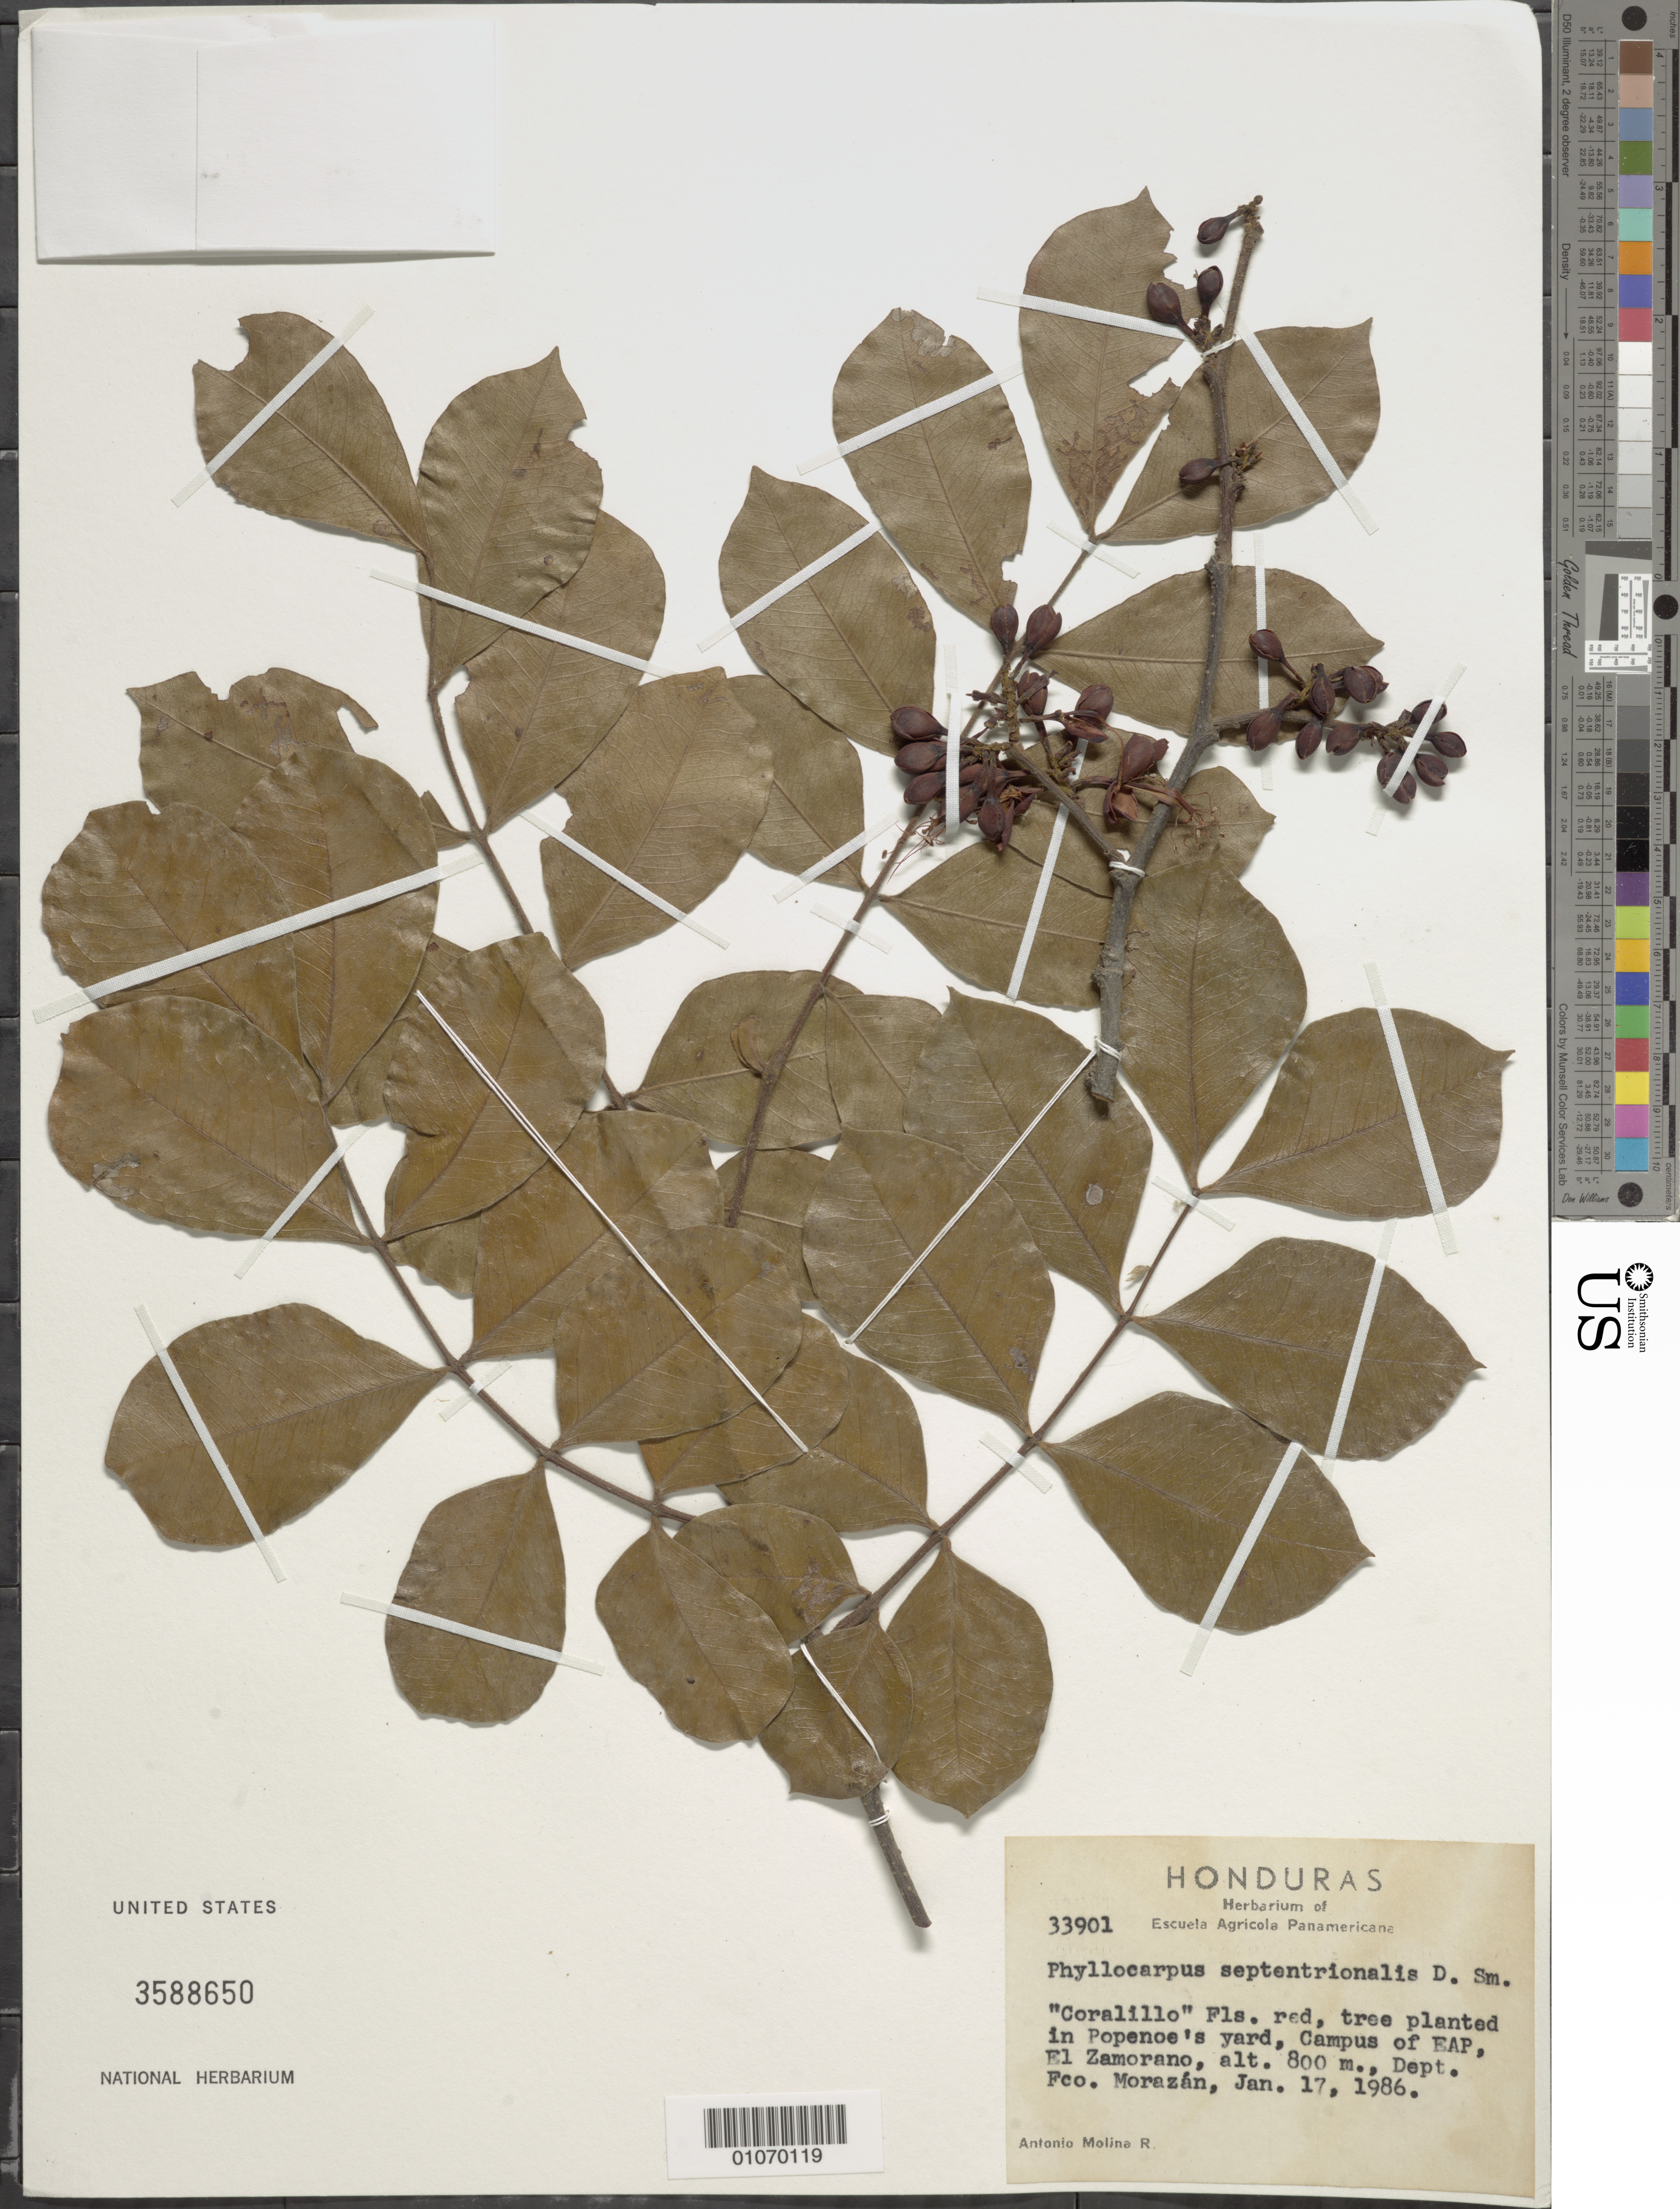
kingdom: Plantae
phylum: Tracheophyta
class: Magnoliopsida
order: Fabales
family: Fabaceae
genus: Barnebydendron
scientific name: Barnebydendron riedelii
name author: (Tul.) J.H. Kirkbr.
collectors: A. Molina R.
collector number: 33901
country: Honduras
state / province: Fco. Morazán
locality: El Zamoranok, Campus of EAP, in Popenoe's yard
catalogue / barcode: US 3588650